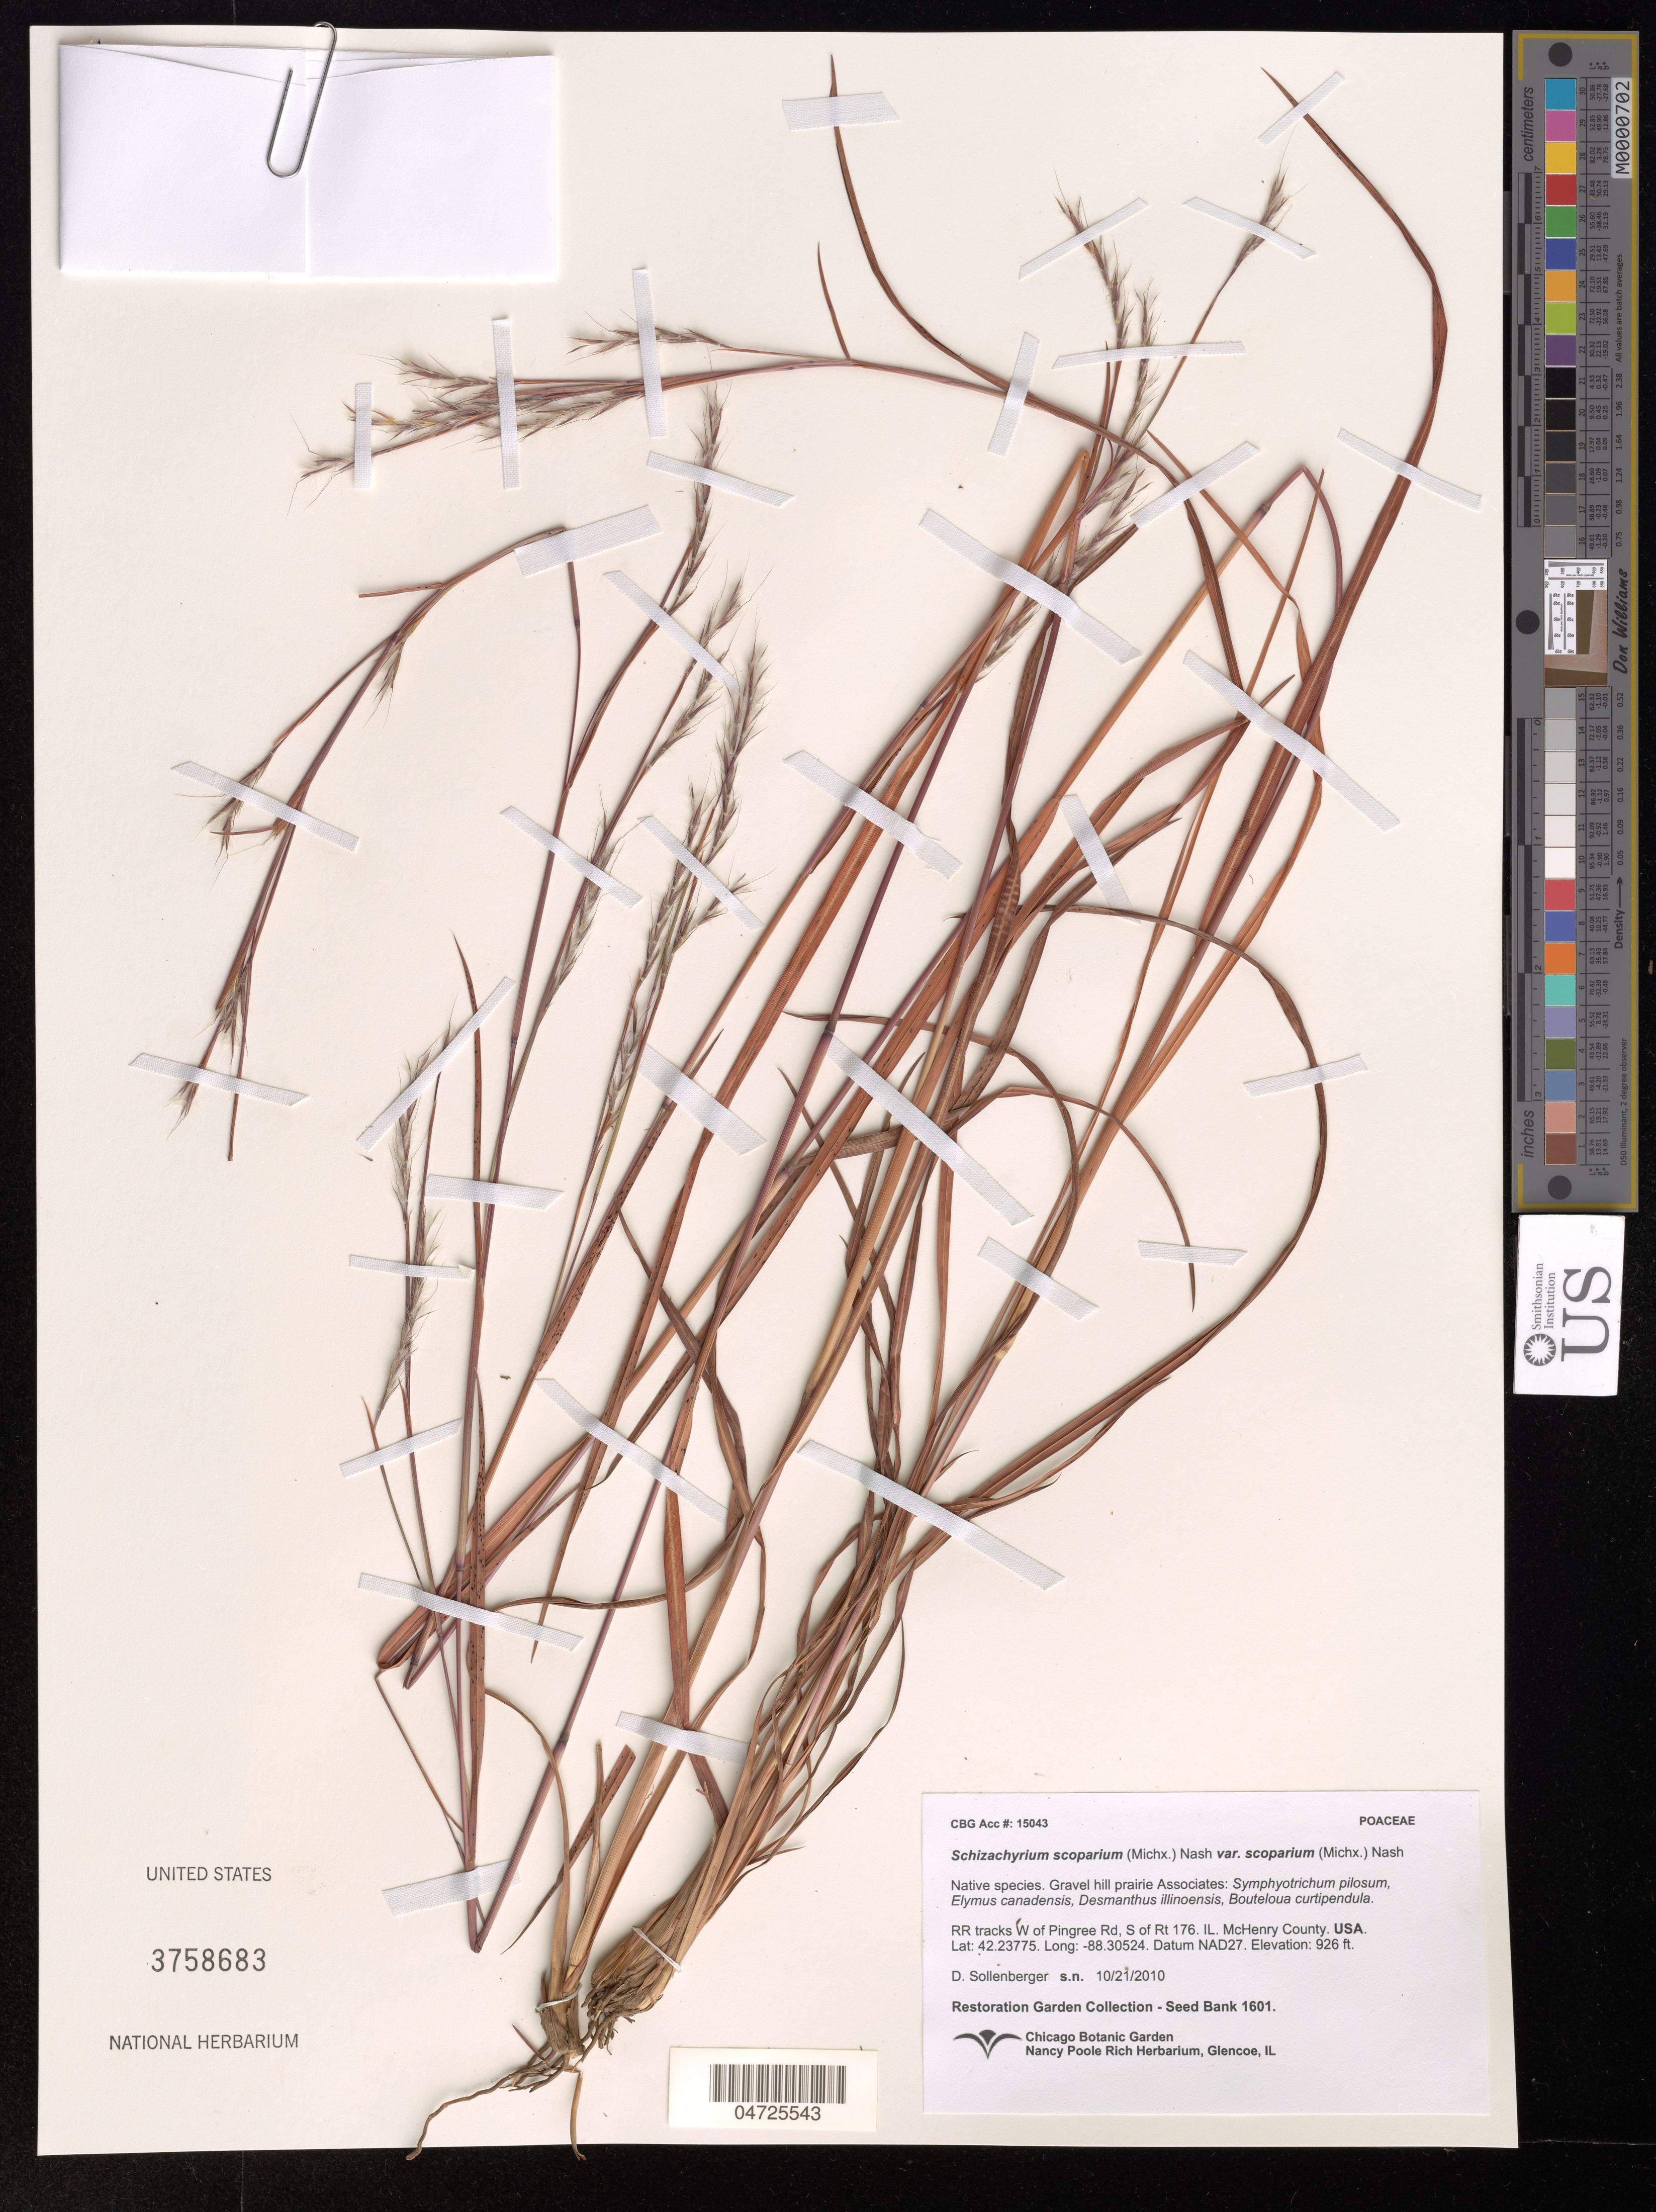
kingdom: Plantae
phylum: Tracheophyta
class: Liliopsida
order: Poales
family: Poaceae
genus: Schizachyrium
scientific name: Schizachyrium scoparium var. scoparium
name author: (Michx.) Nash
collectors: D. Sollenberger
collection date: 2010-10-21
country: United States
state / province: Illinois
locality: RR tracks W of Pingree Rd, S of Rt 176, IL. McHenry County. Datum NAD27.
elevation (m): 282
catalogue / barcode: US 3758683